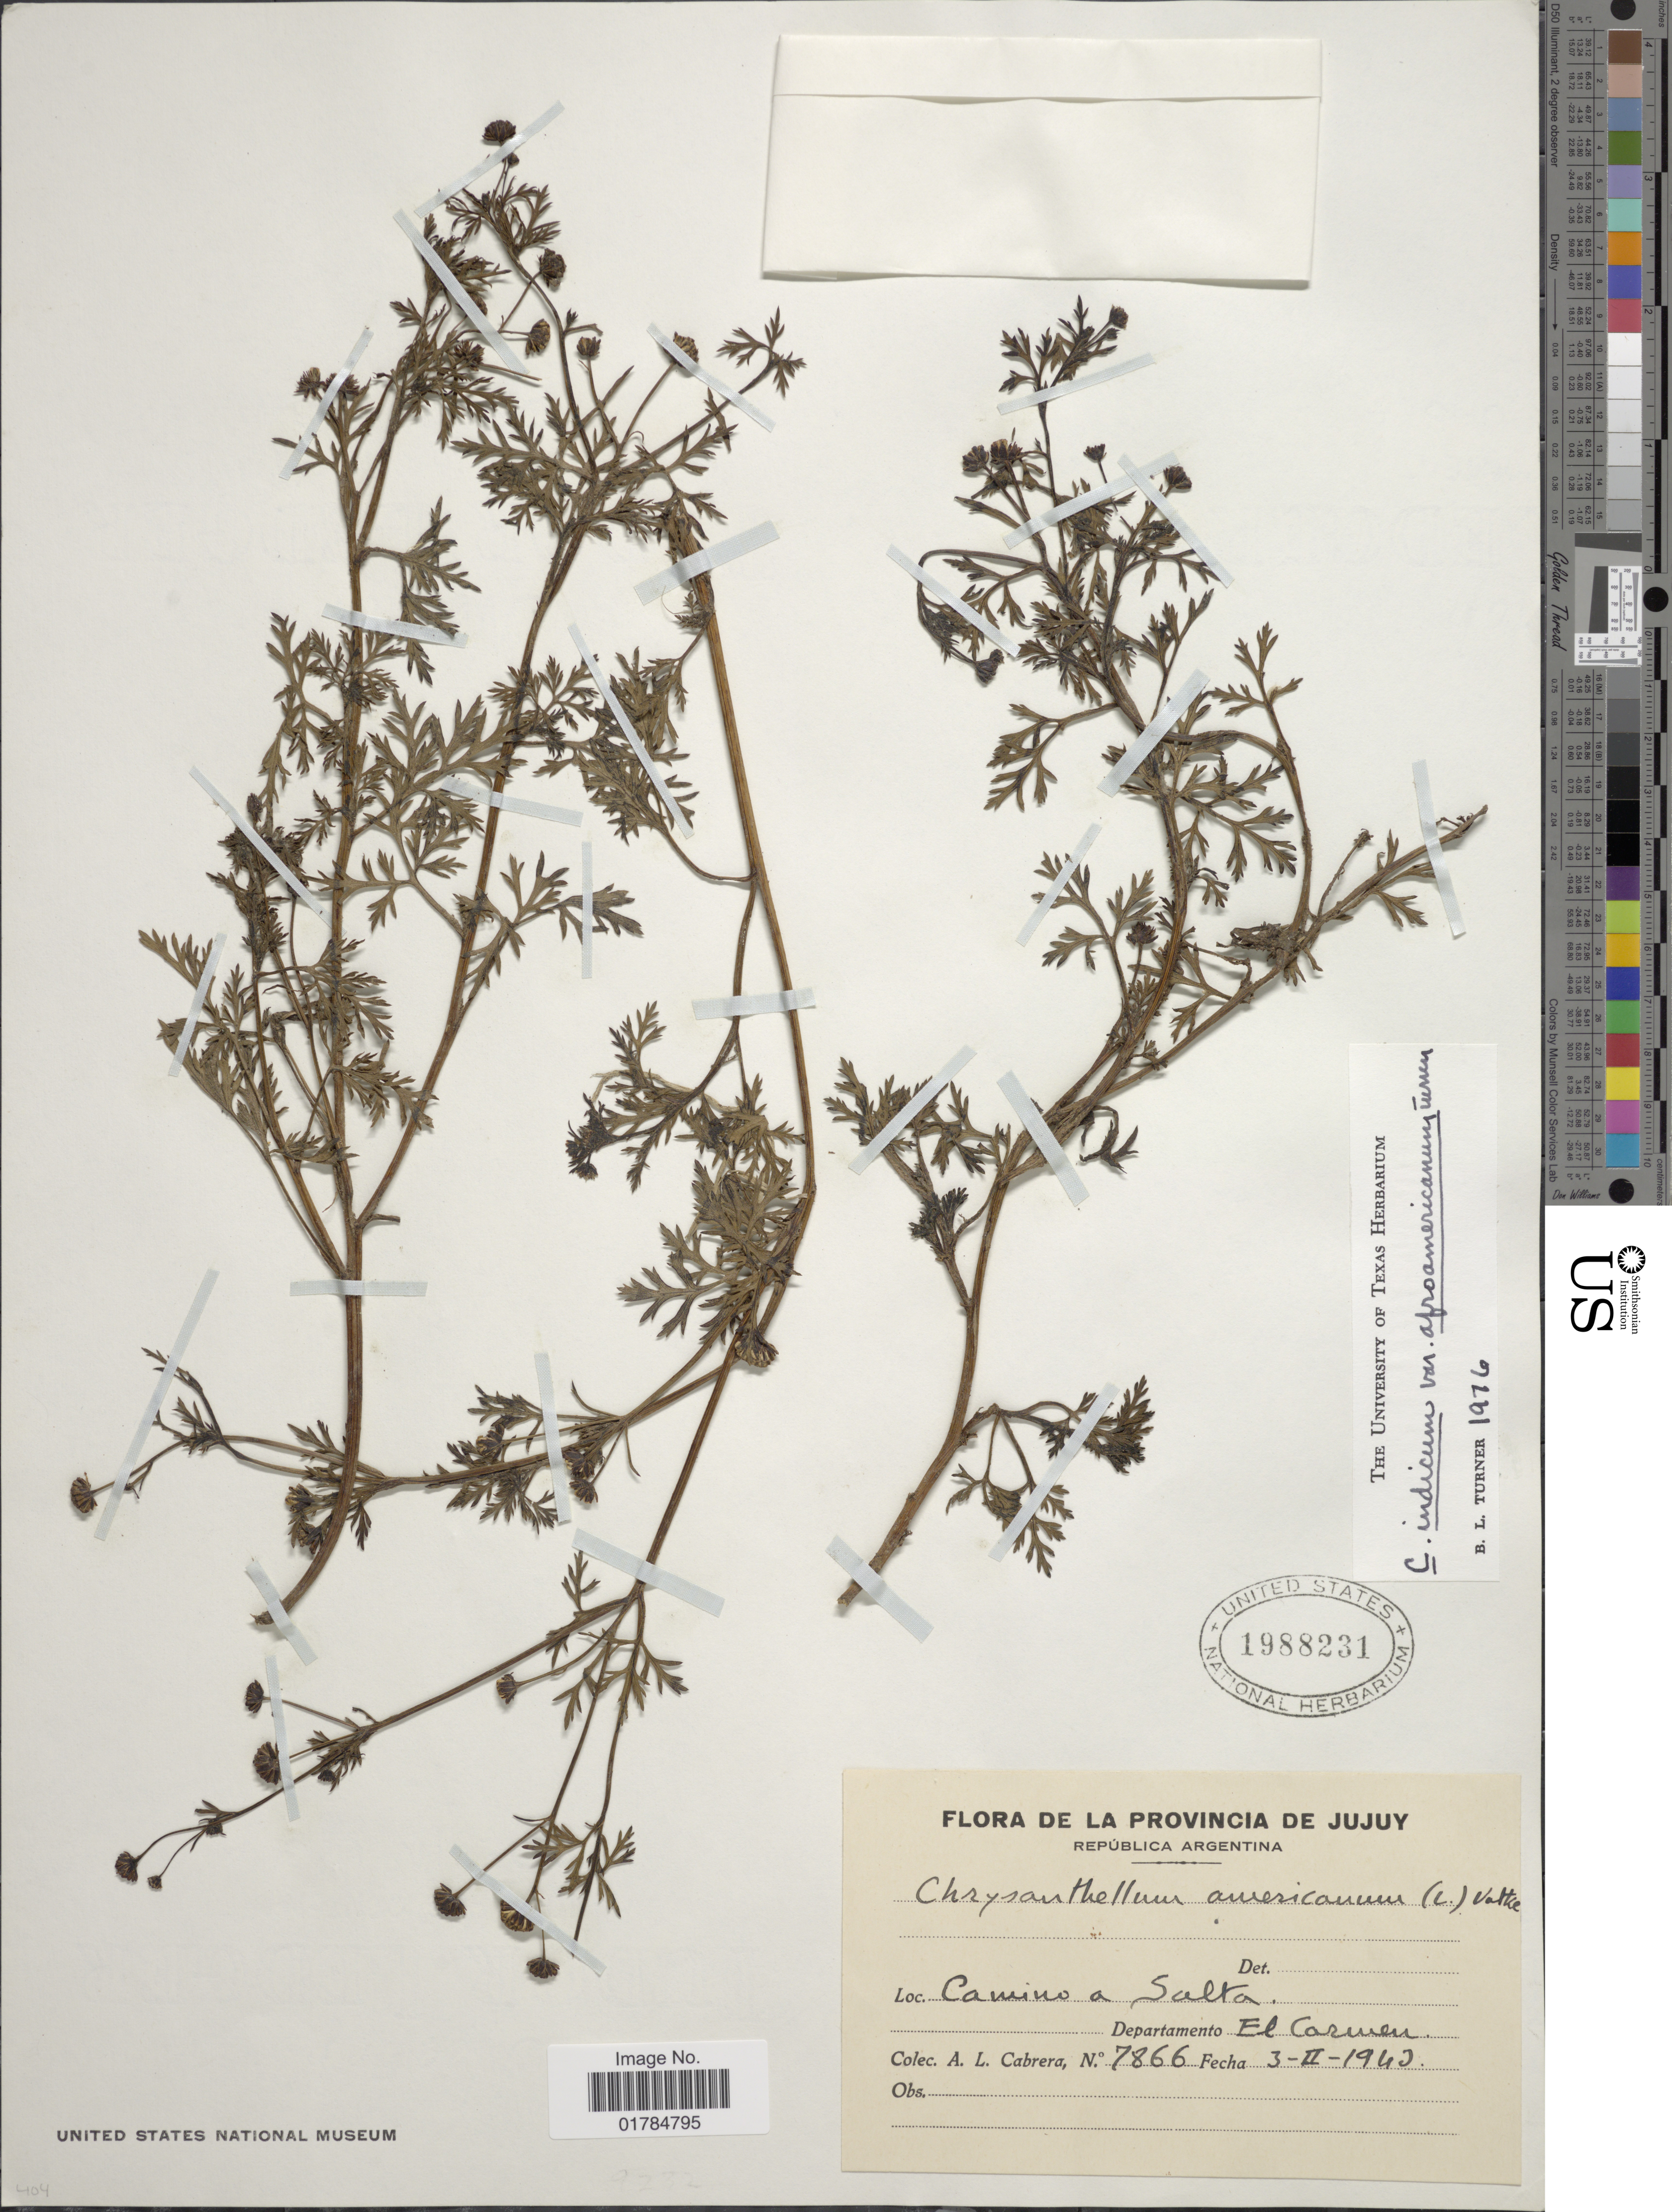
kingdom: Plantae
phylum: Tracheophyta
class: Magnoliopsida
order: Asterales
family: Asteraceae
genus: Chrysanthellum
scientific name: Chrysanthellum indicum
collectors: A. L. Cabrera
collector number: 7866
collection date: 1943-02-03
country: Argentina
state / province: Salta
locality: Departamento El Carmen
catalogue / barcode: US 1988231